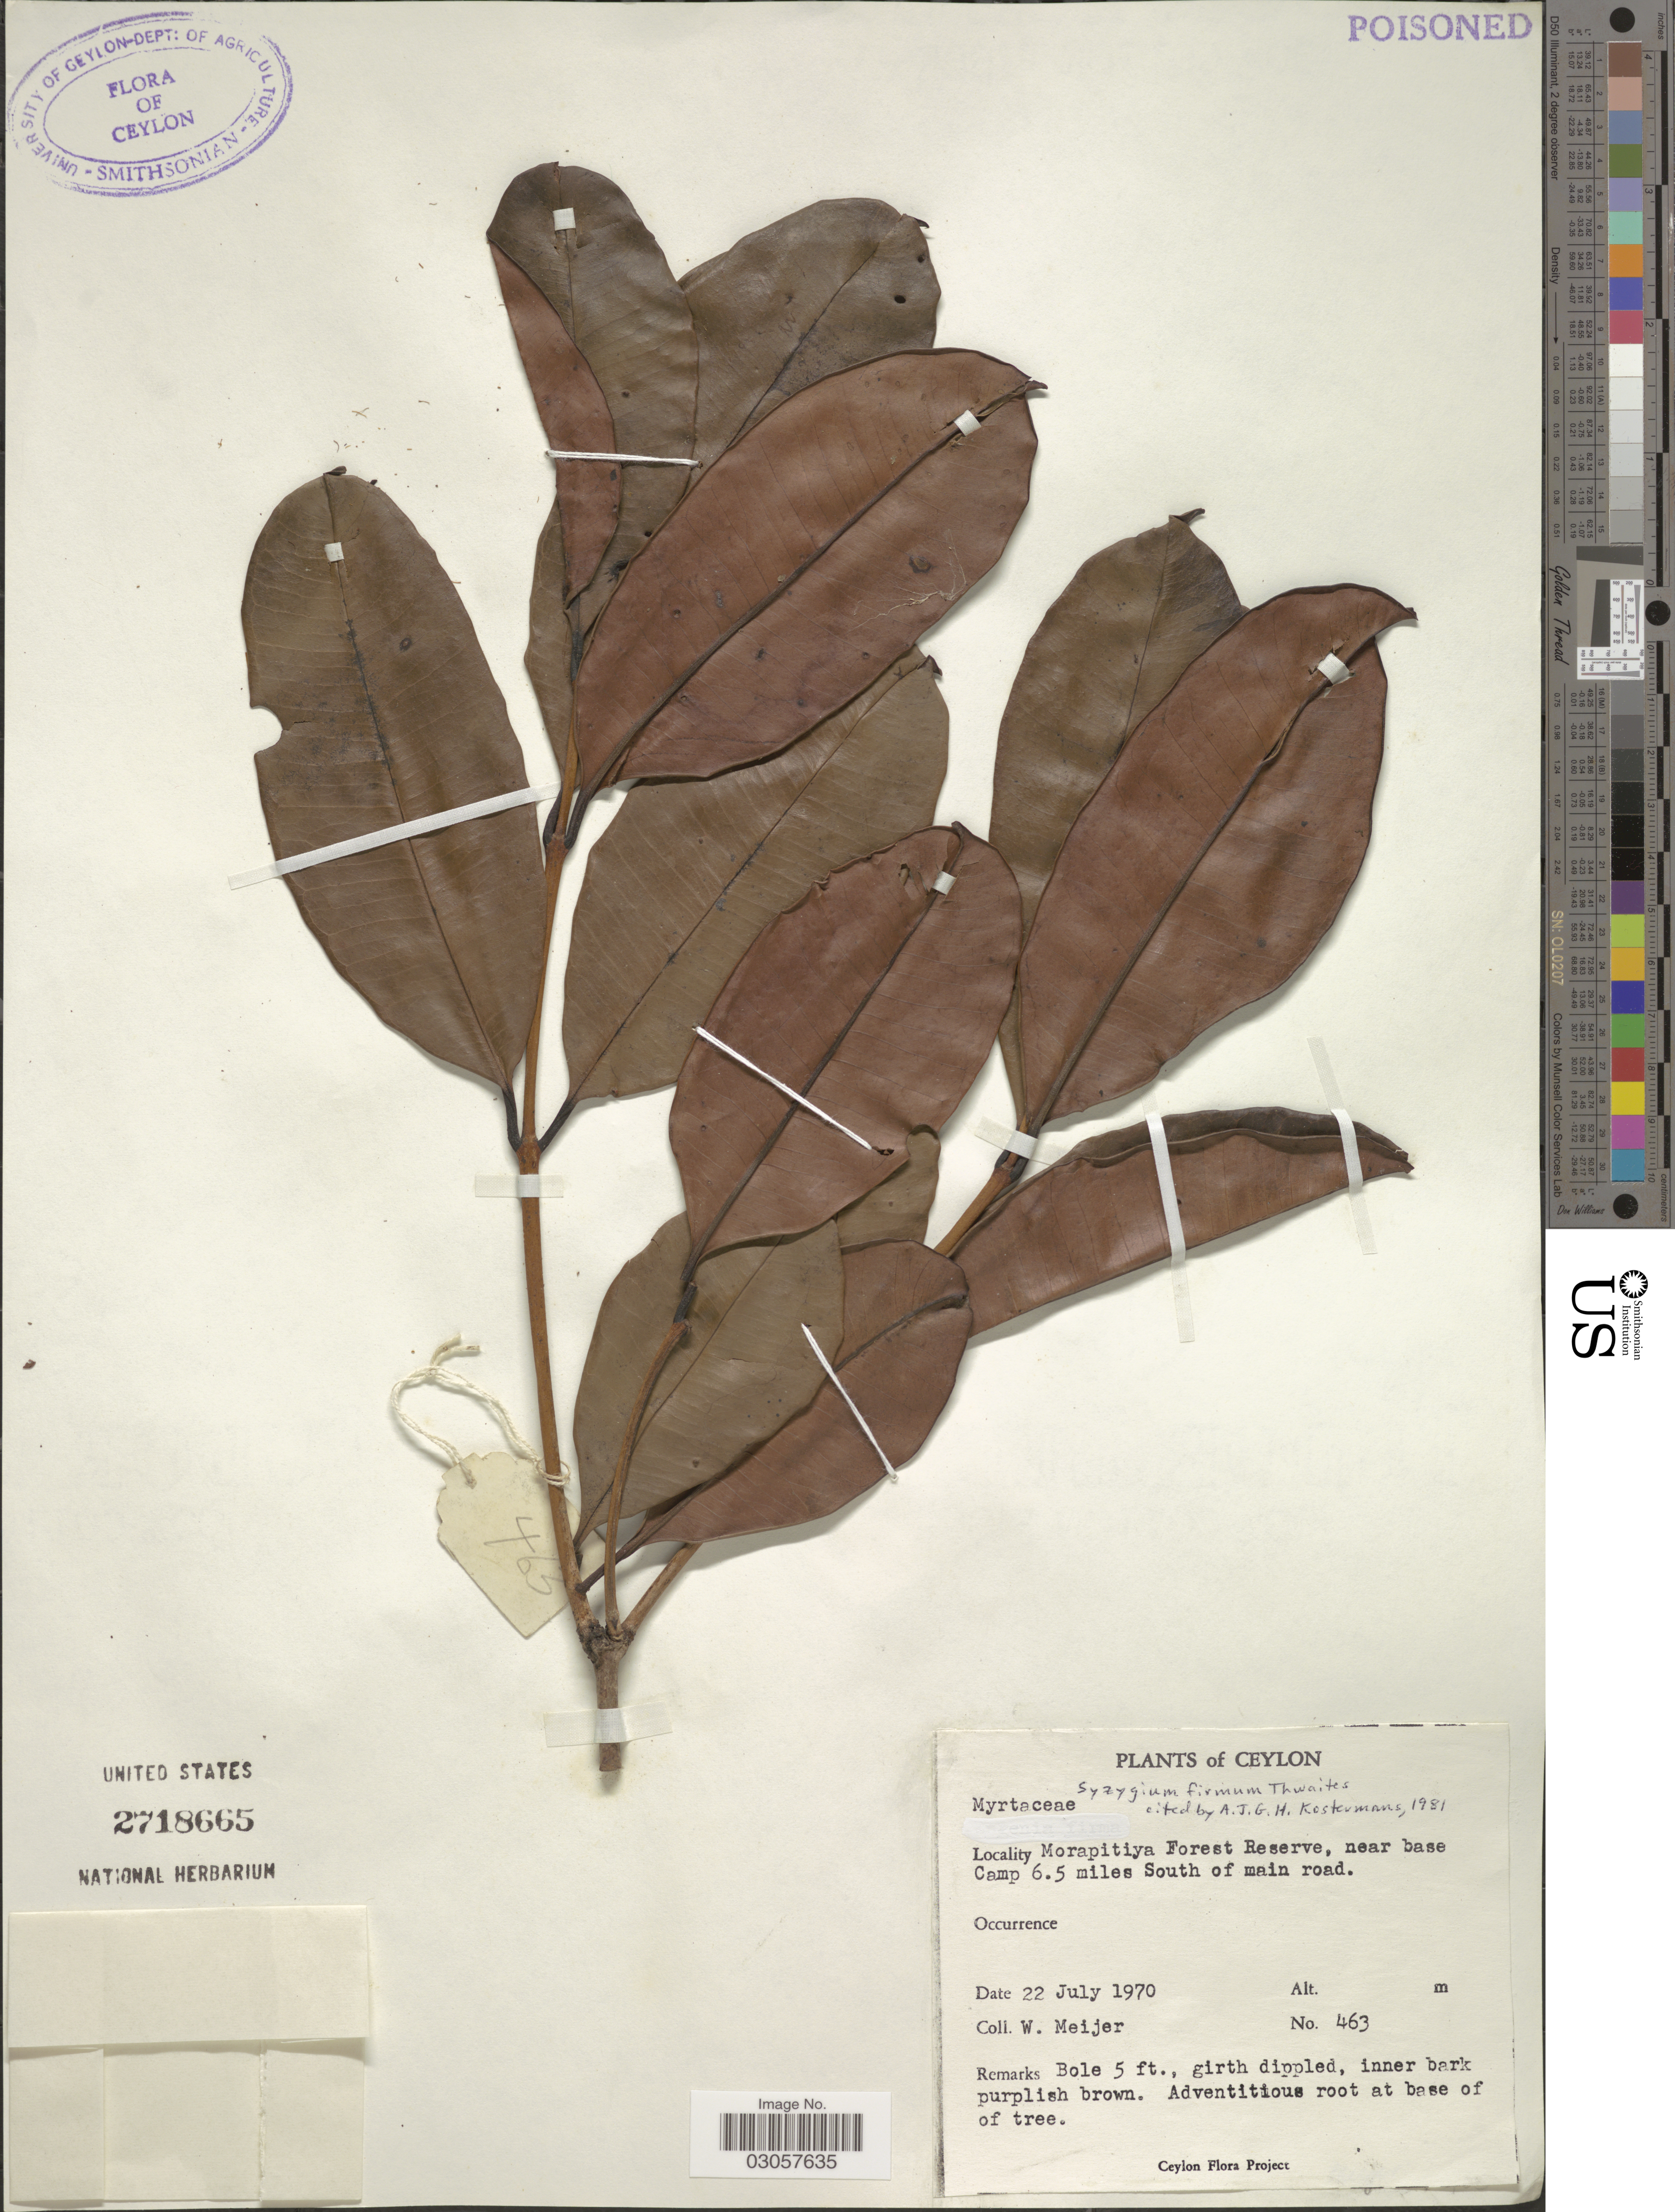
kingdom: Plantae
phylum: Tracheophyta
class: Magnoliopsida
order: Myrtales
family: Myrtaceae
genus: Syzygium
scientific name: Syzygium firmum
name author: (Blume) Thwaites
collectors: W. Meijer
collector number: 463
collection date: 1970-07-22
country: Sri Lanka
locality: Ceylon. Morapitiya Forest Reserve, near base Camp 6.5 miles South of main road.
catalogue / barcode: US 2718665